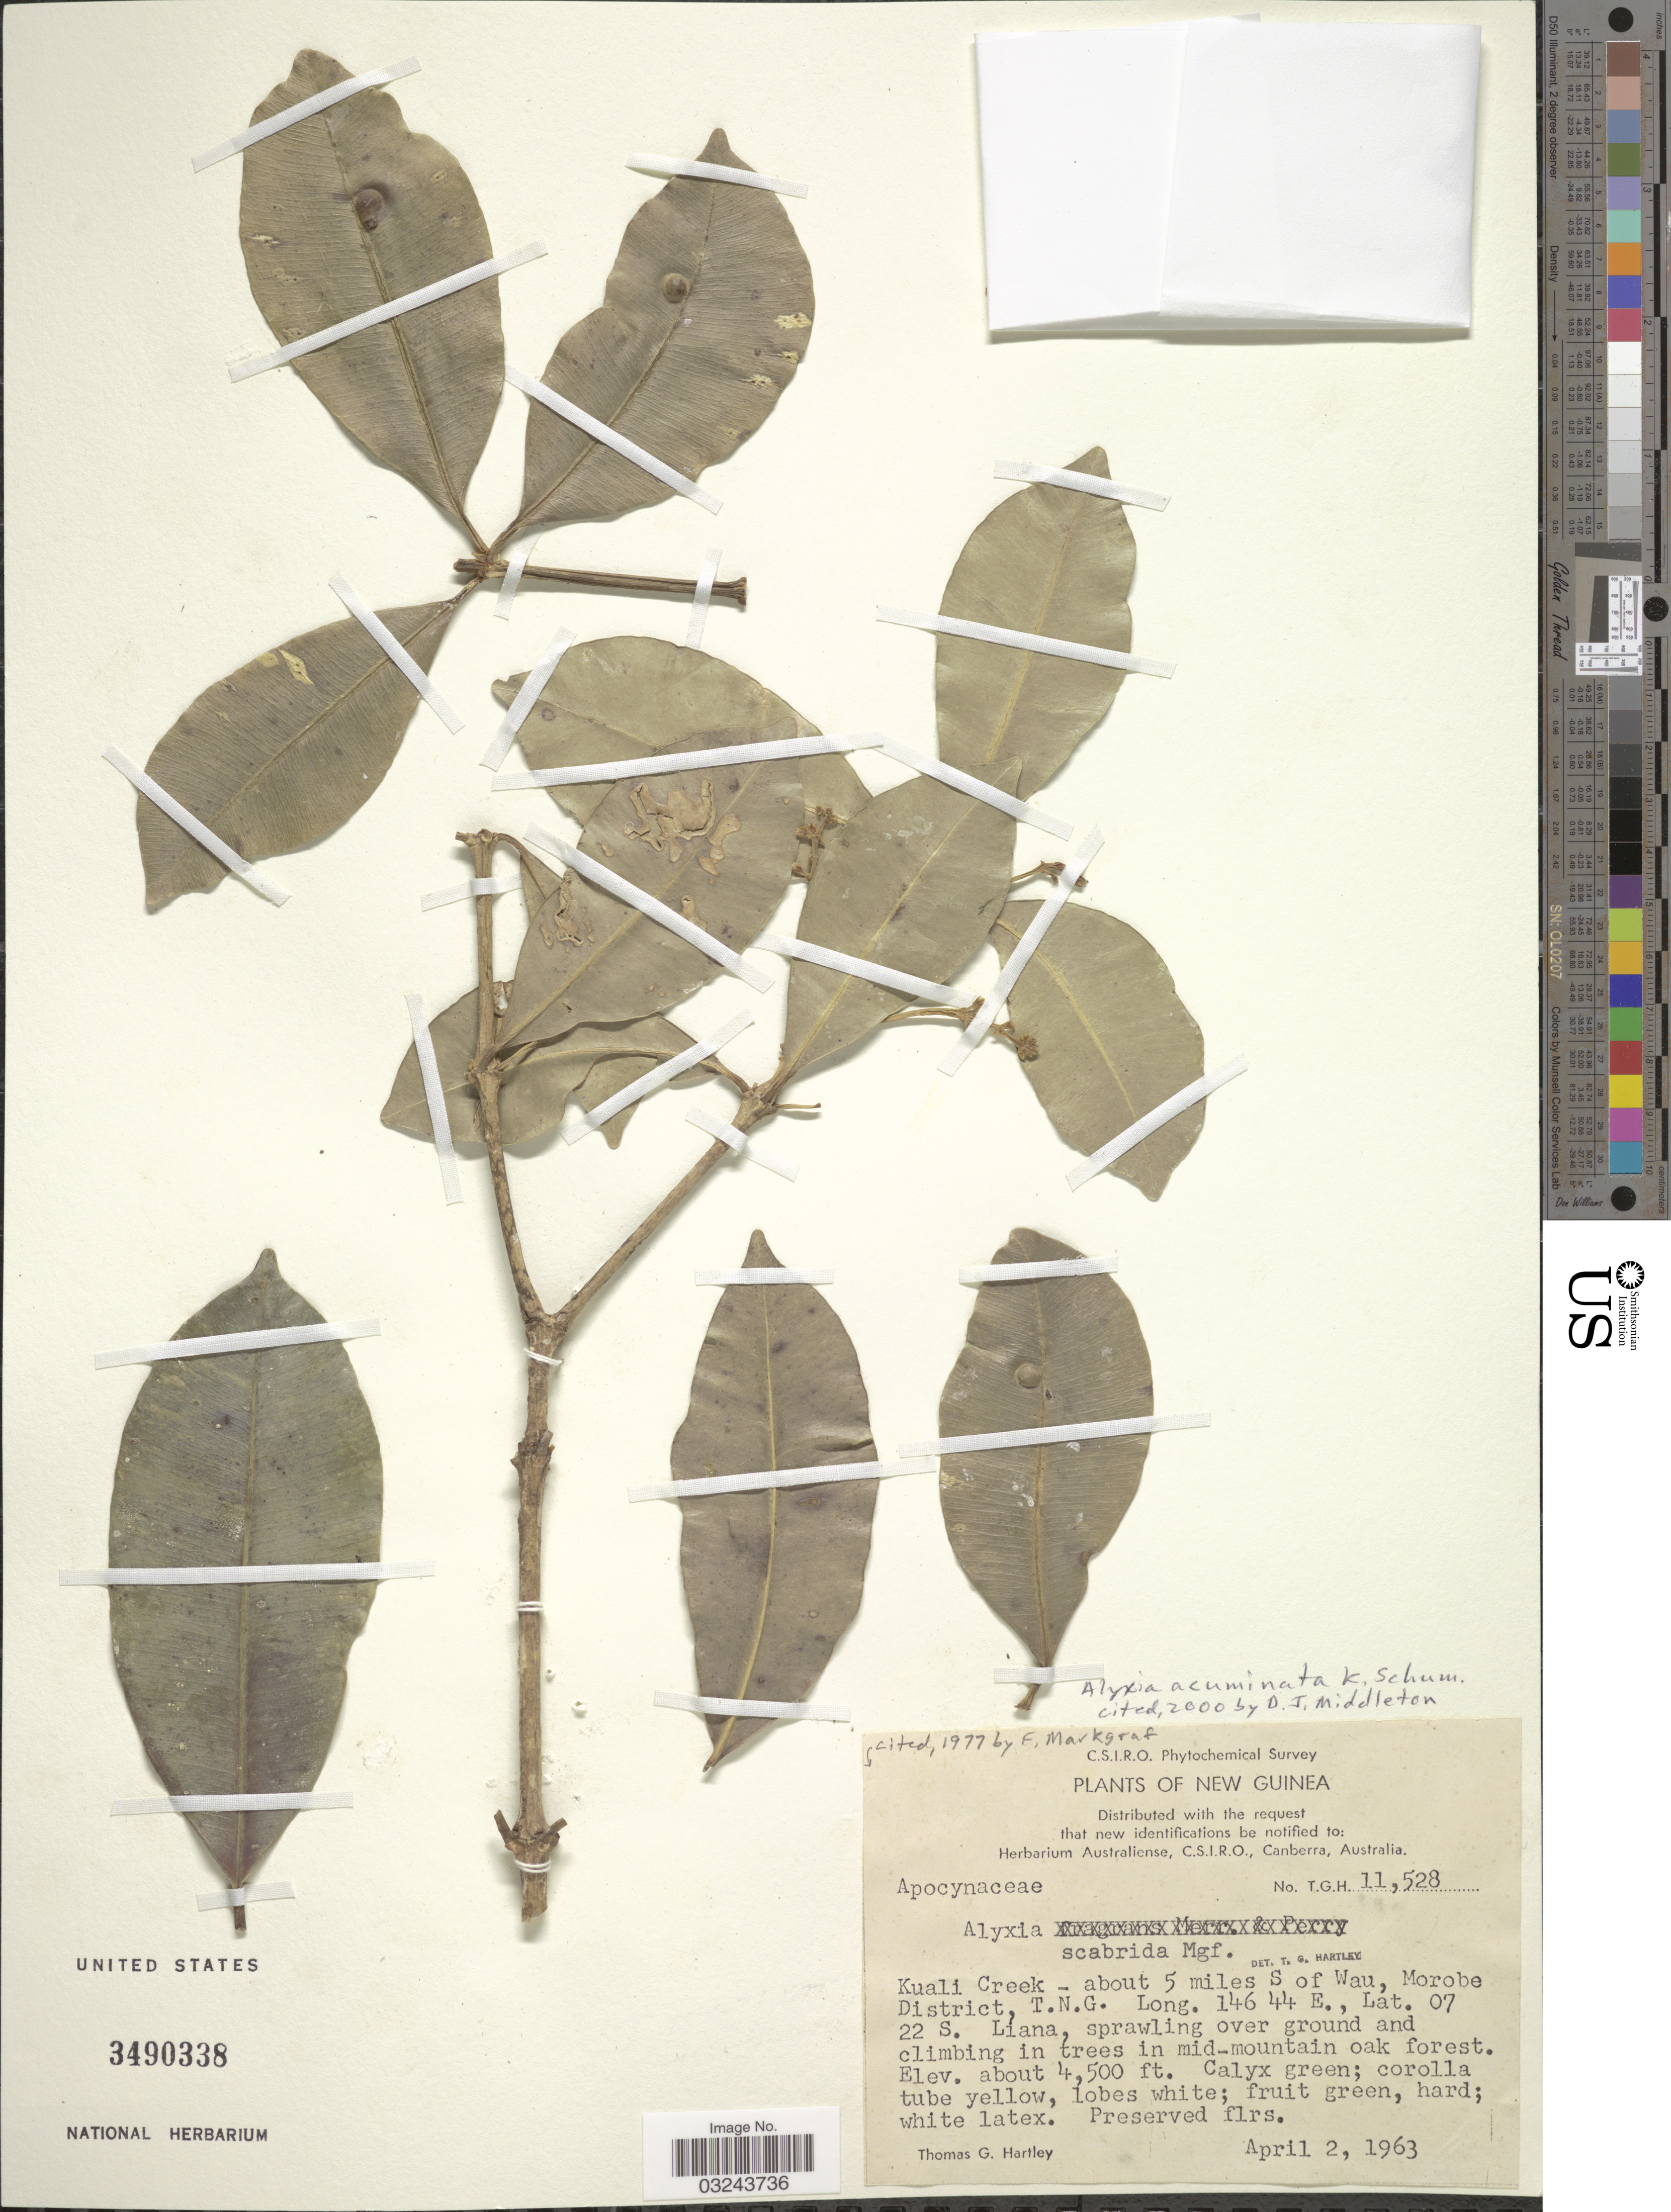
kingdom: Plantae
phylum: Tracheophyta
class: Magnoliopsida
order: Gentianales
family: Apocynaceae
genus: Alyxia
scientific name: Alyxia acuminata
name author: K. Schum.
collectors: T. G. Hartley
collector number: T.G.H.11528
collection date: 1963-04-02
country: Papua New Guinea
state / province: Morobe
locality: New Guinea. Kuali Creek - about 5 miles S of Wau, Morobe District, T.N.G.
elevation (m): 1372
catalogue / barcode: US 3490338